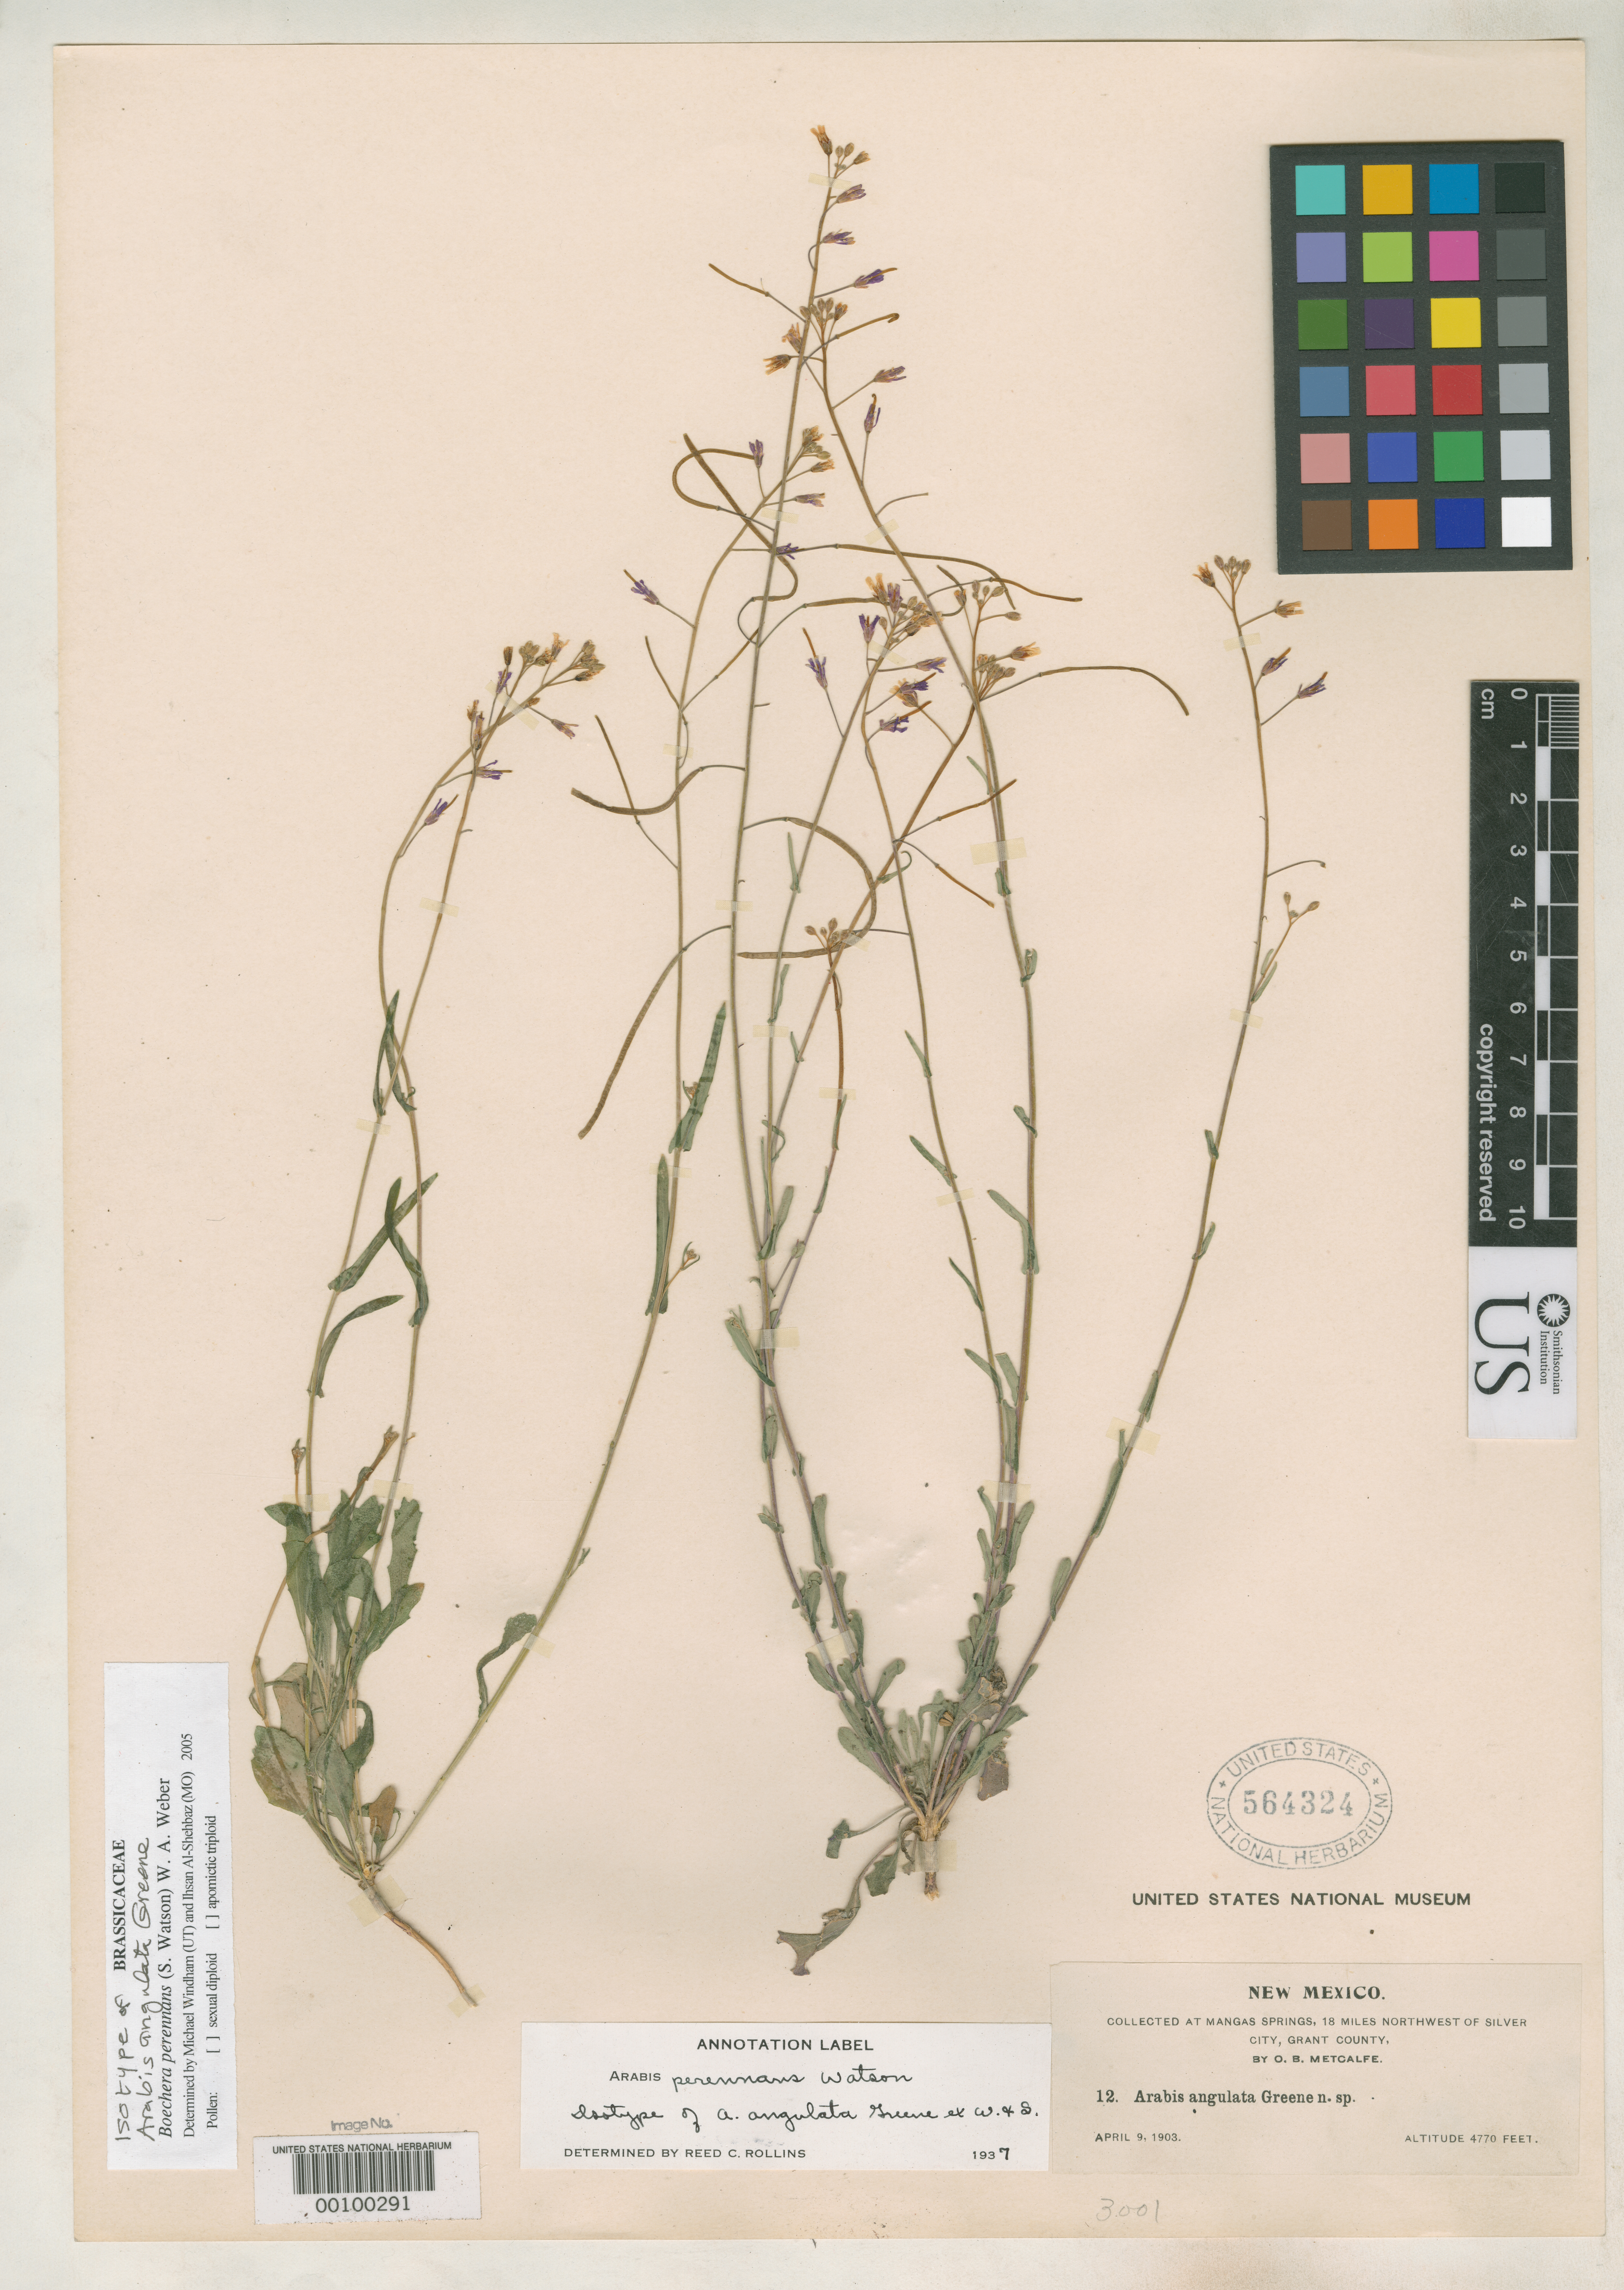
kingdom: Plantae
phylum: Tracheophyta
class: Magnoliopsida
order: Brassicales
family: Brassicaceae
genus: Arabis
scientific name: Arabis angulata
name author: Greene ex Wooton & Standl.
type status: Isotype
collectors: O. B. Metcalfe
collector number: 12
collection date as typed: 09 Apr 1903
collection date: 1903-04-09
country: United States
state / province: New Mexico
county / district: Grant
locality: Mangas Springs, 18 mi NW of Silver City.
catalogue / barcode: US 564324